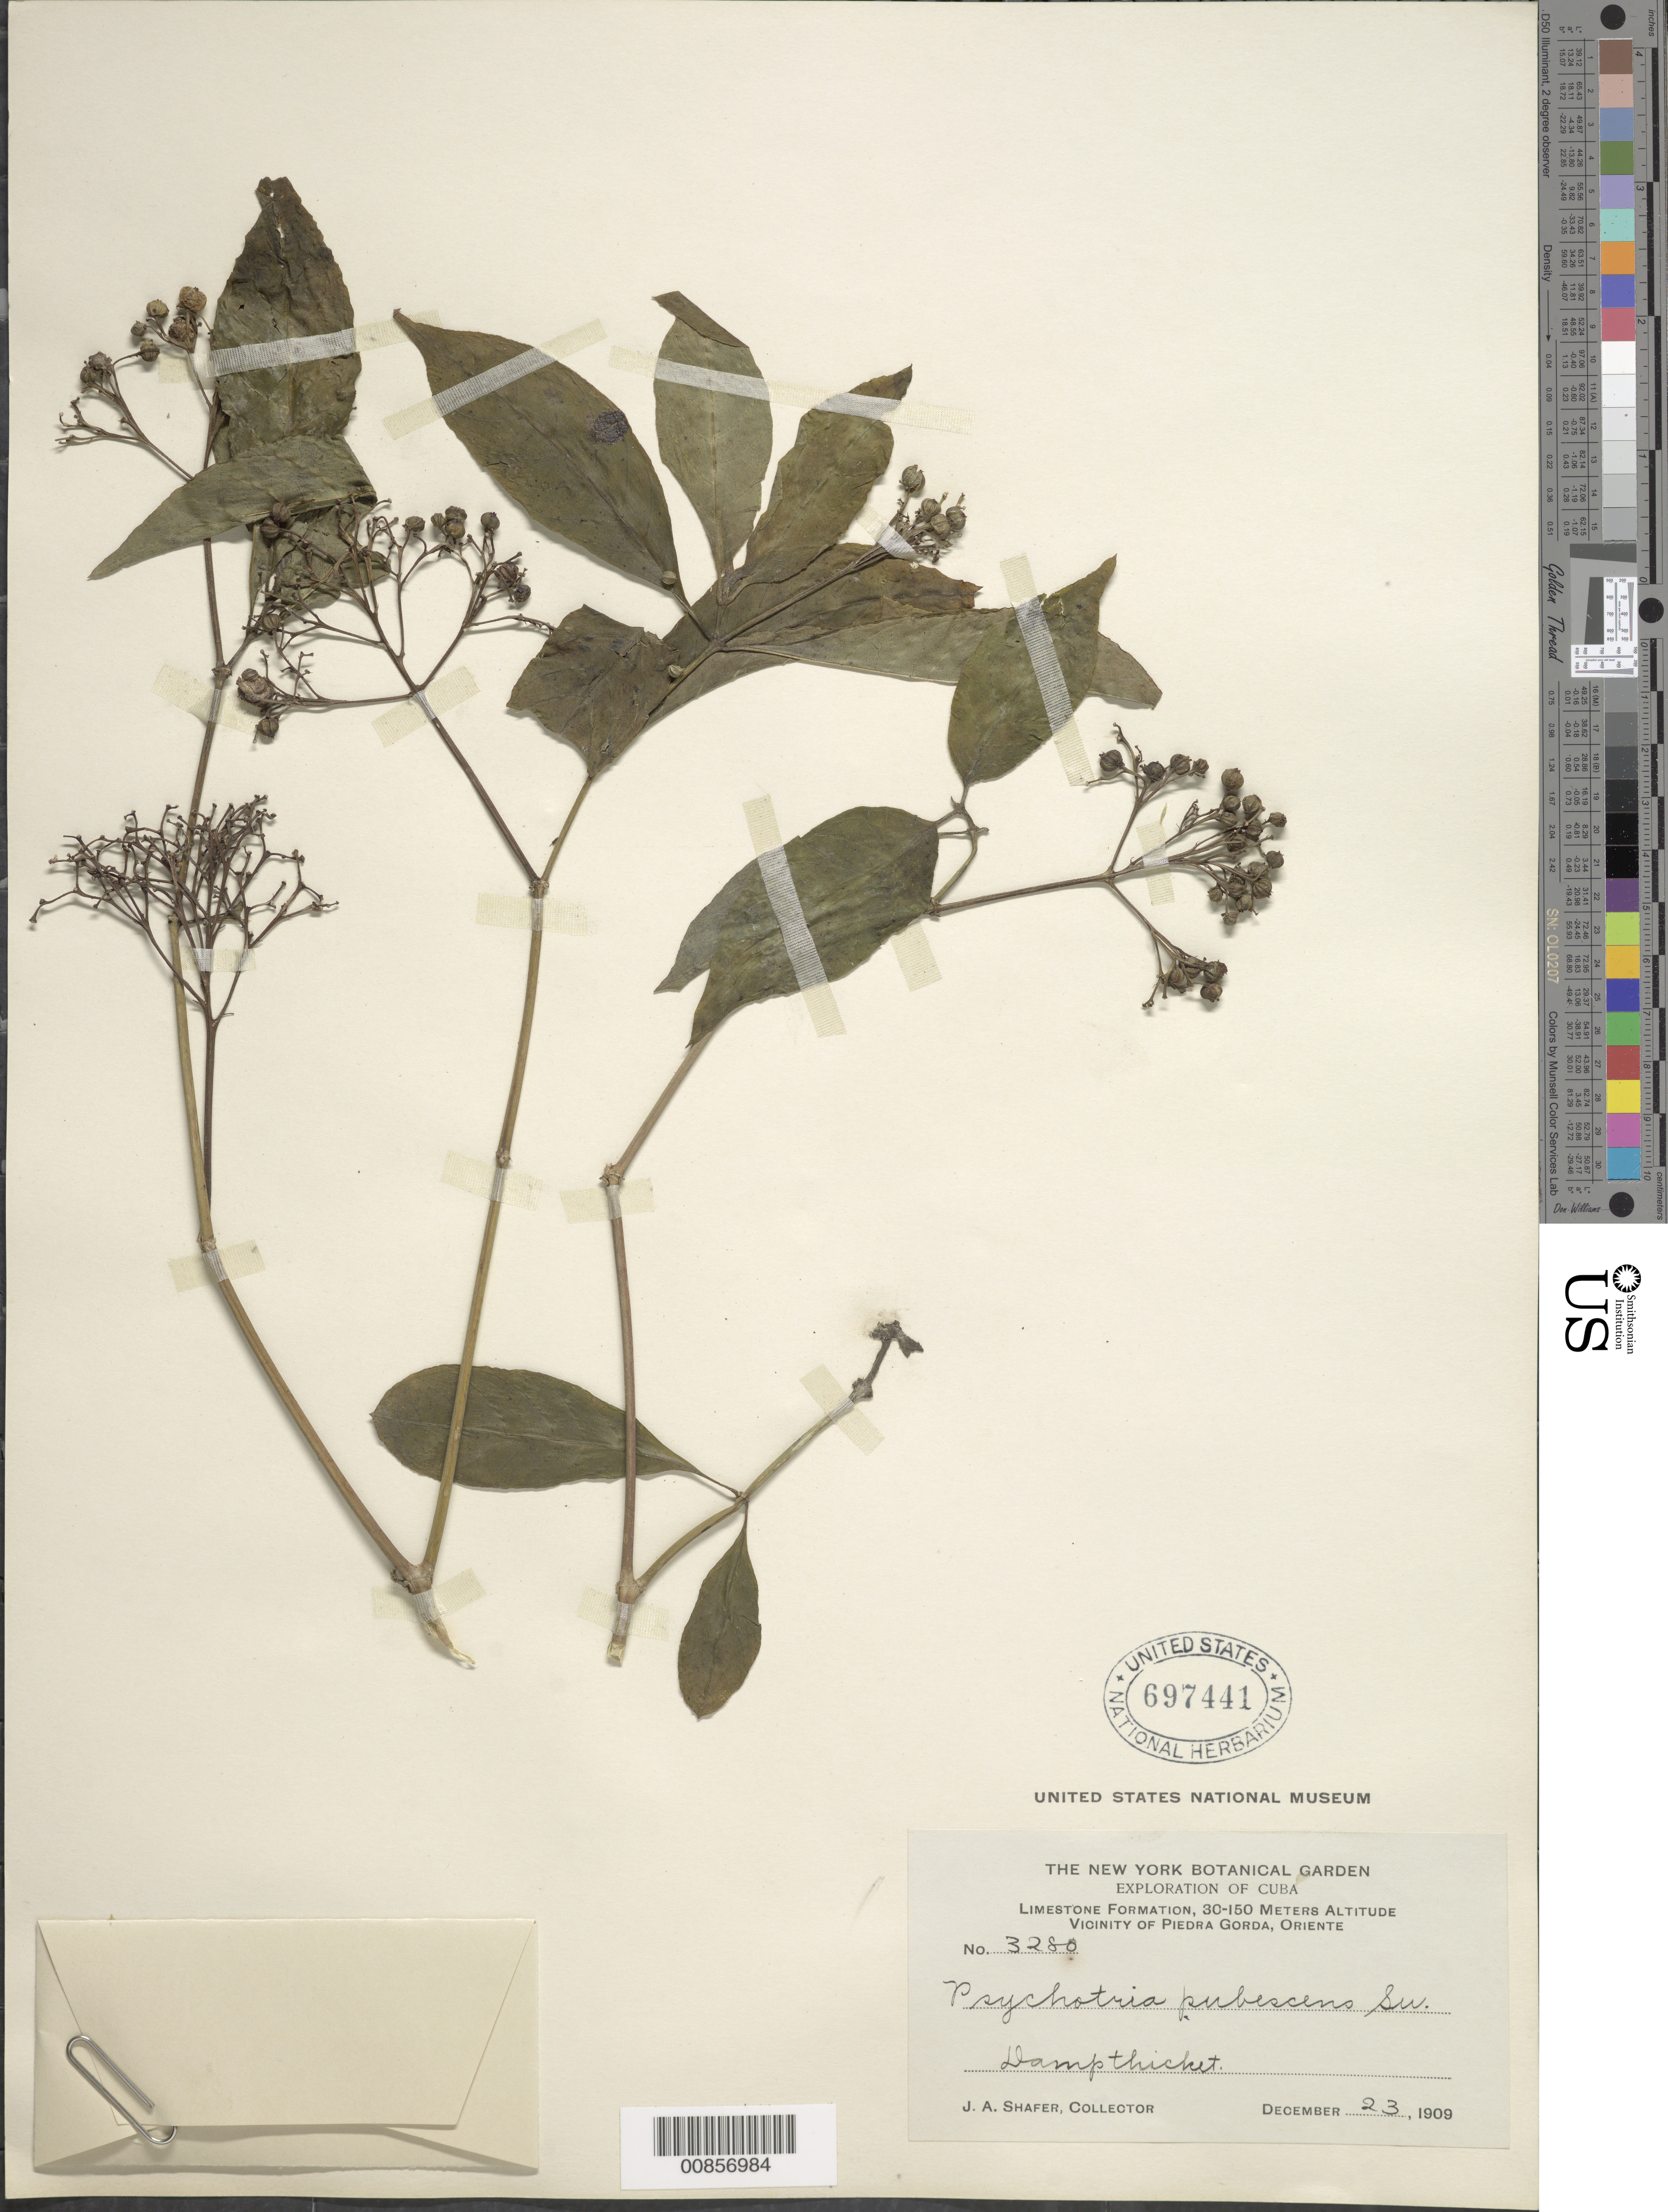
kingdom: Plantae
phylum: Tracheophyta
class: Magnoliopsida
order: Gentianales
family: Rubiaceae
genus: Psychotria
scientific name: Psychotria pubescens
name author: Sw.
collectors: J. A. Shafer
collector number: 3280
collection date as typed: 23 Dec 1909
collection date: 1909-12-23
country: Cuba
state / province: Oriente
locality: Vicinity of Piedra Gorda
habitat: Damp thicket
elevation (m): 30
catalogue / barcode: US 697441